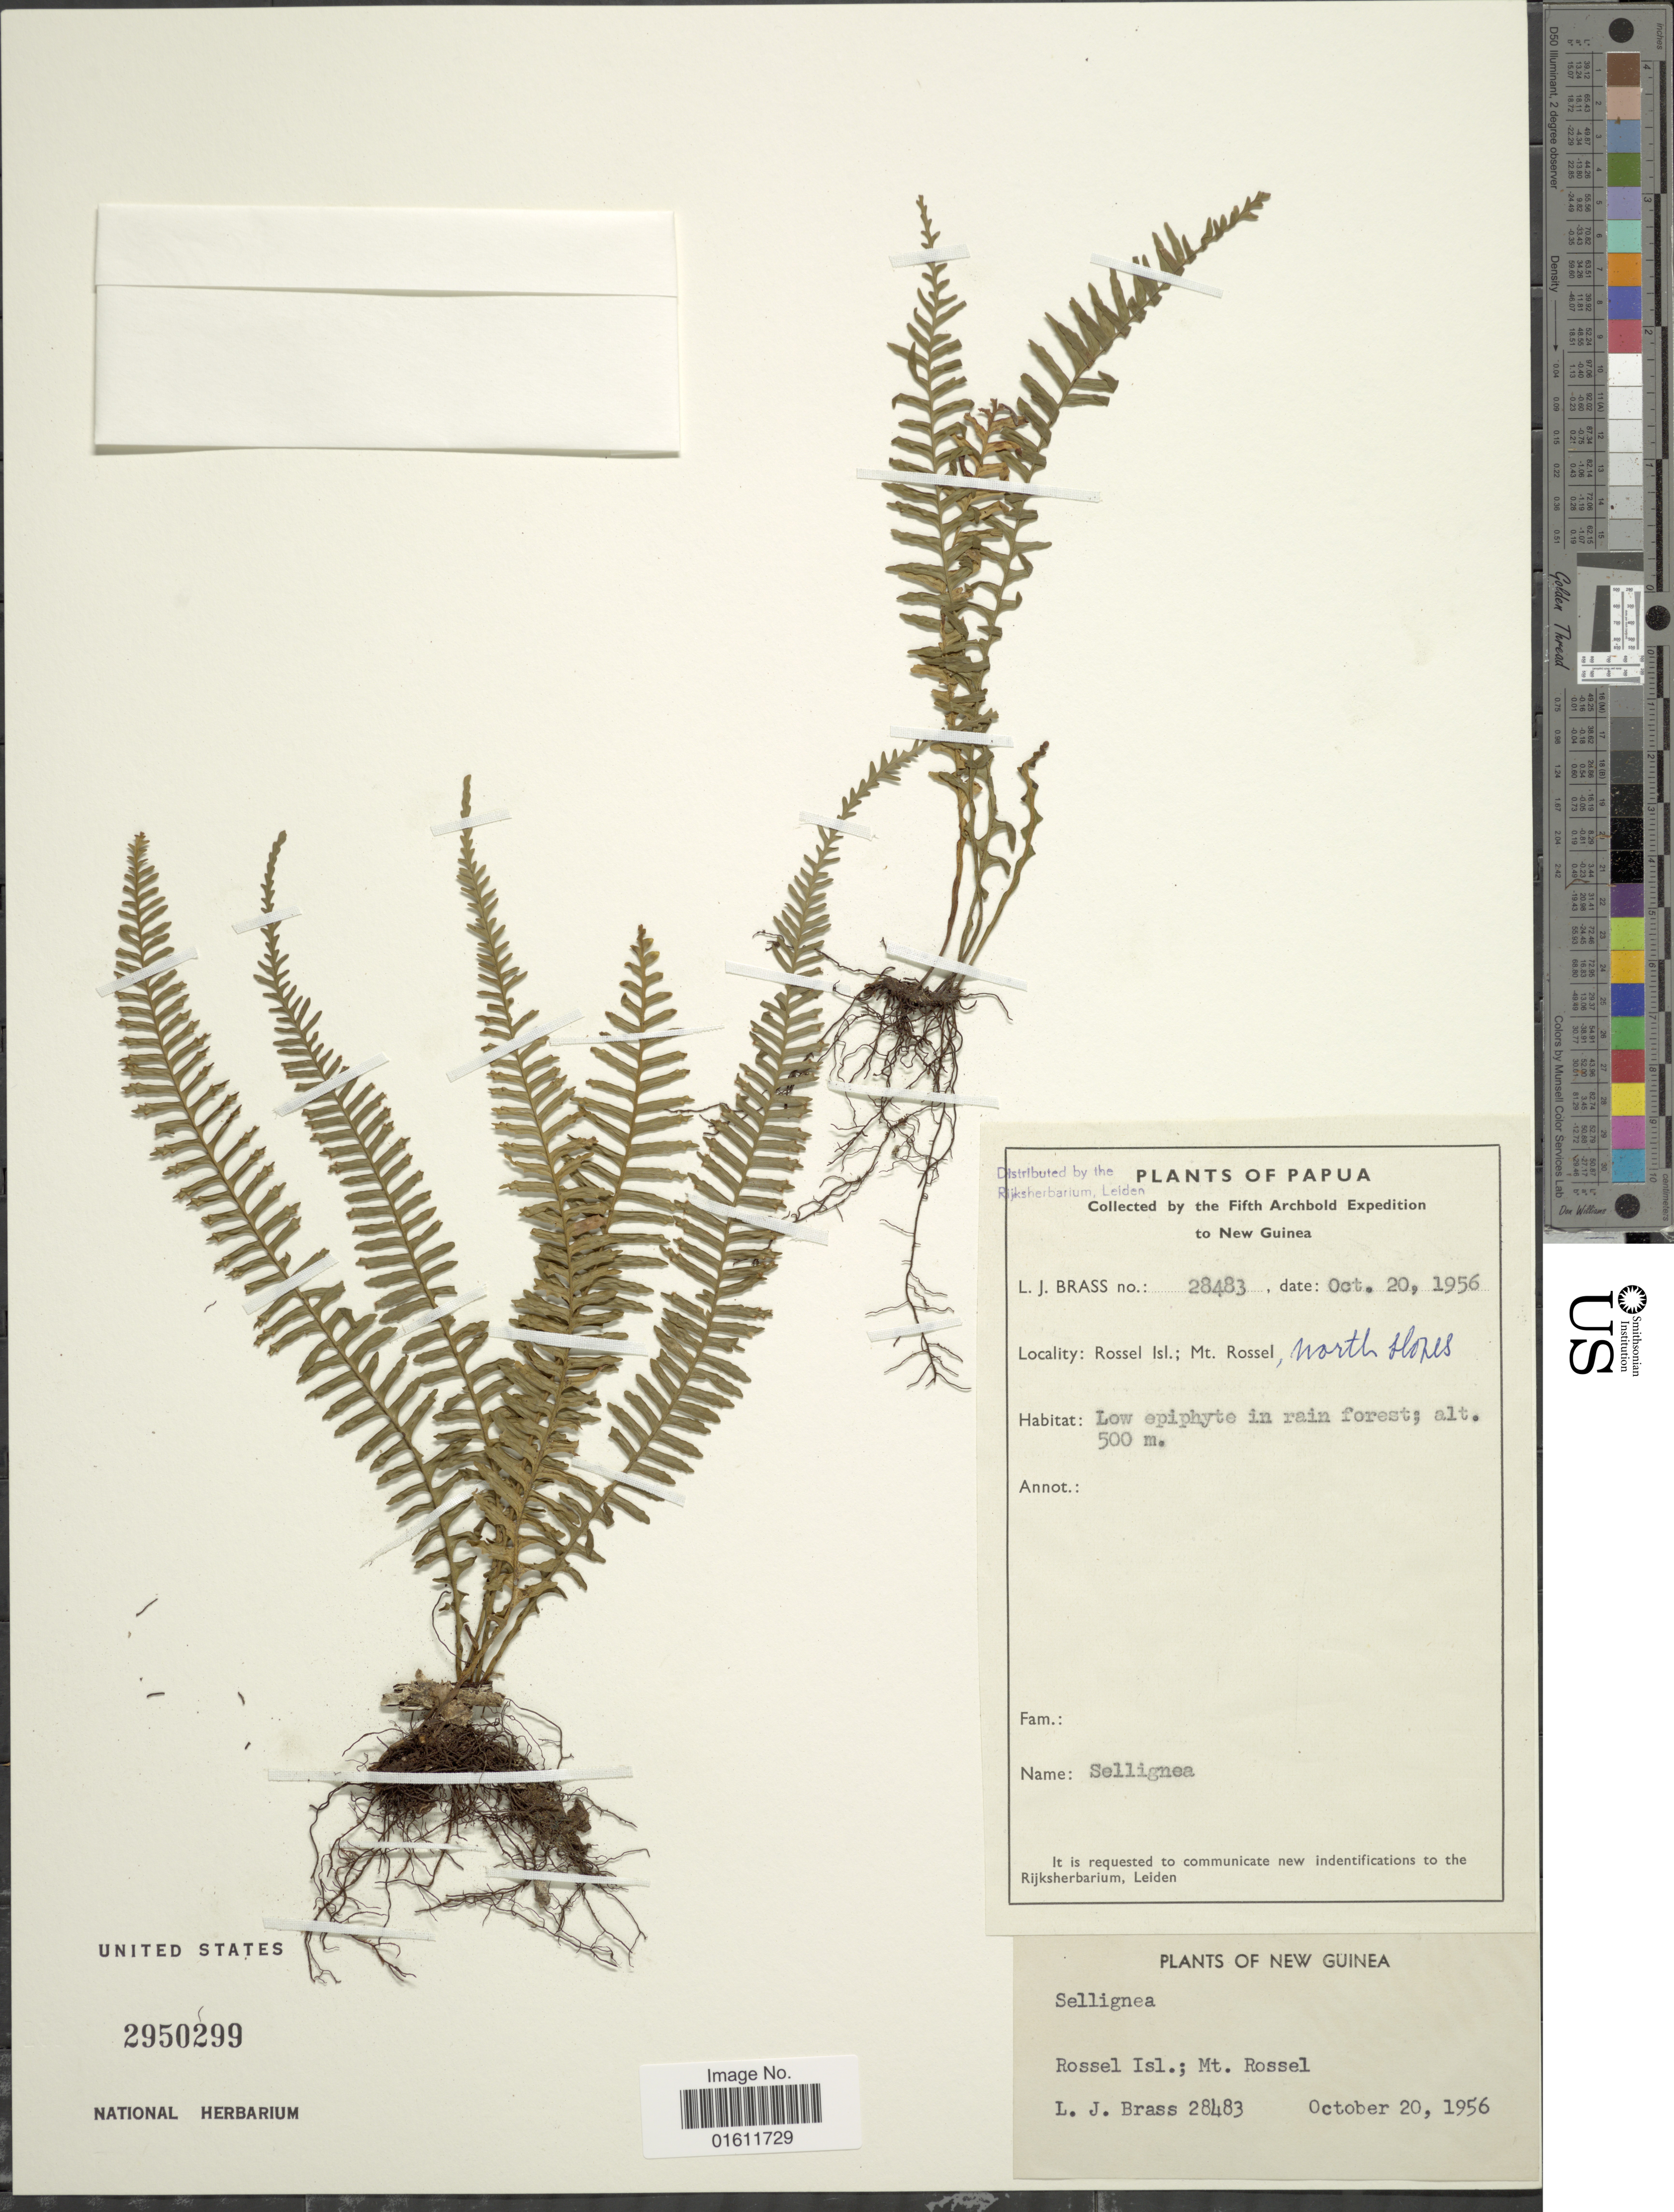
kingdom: Plantae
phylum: Tracheophyta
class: Polypodiopsida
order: Polypodiales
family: Polypodiaceae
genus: Prosaptia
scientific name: Prosaptia sp.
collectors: L. J. Brass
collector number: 28483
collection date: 1956-10-20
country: Papua New Guinea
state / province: Milne Bay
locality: Rossel Isl.; Mt. Rossel, north slopes.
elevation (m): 500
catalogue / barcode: US 2950299